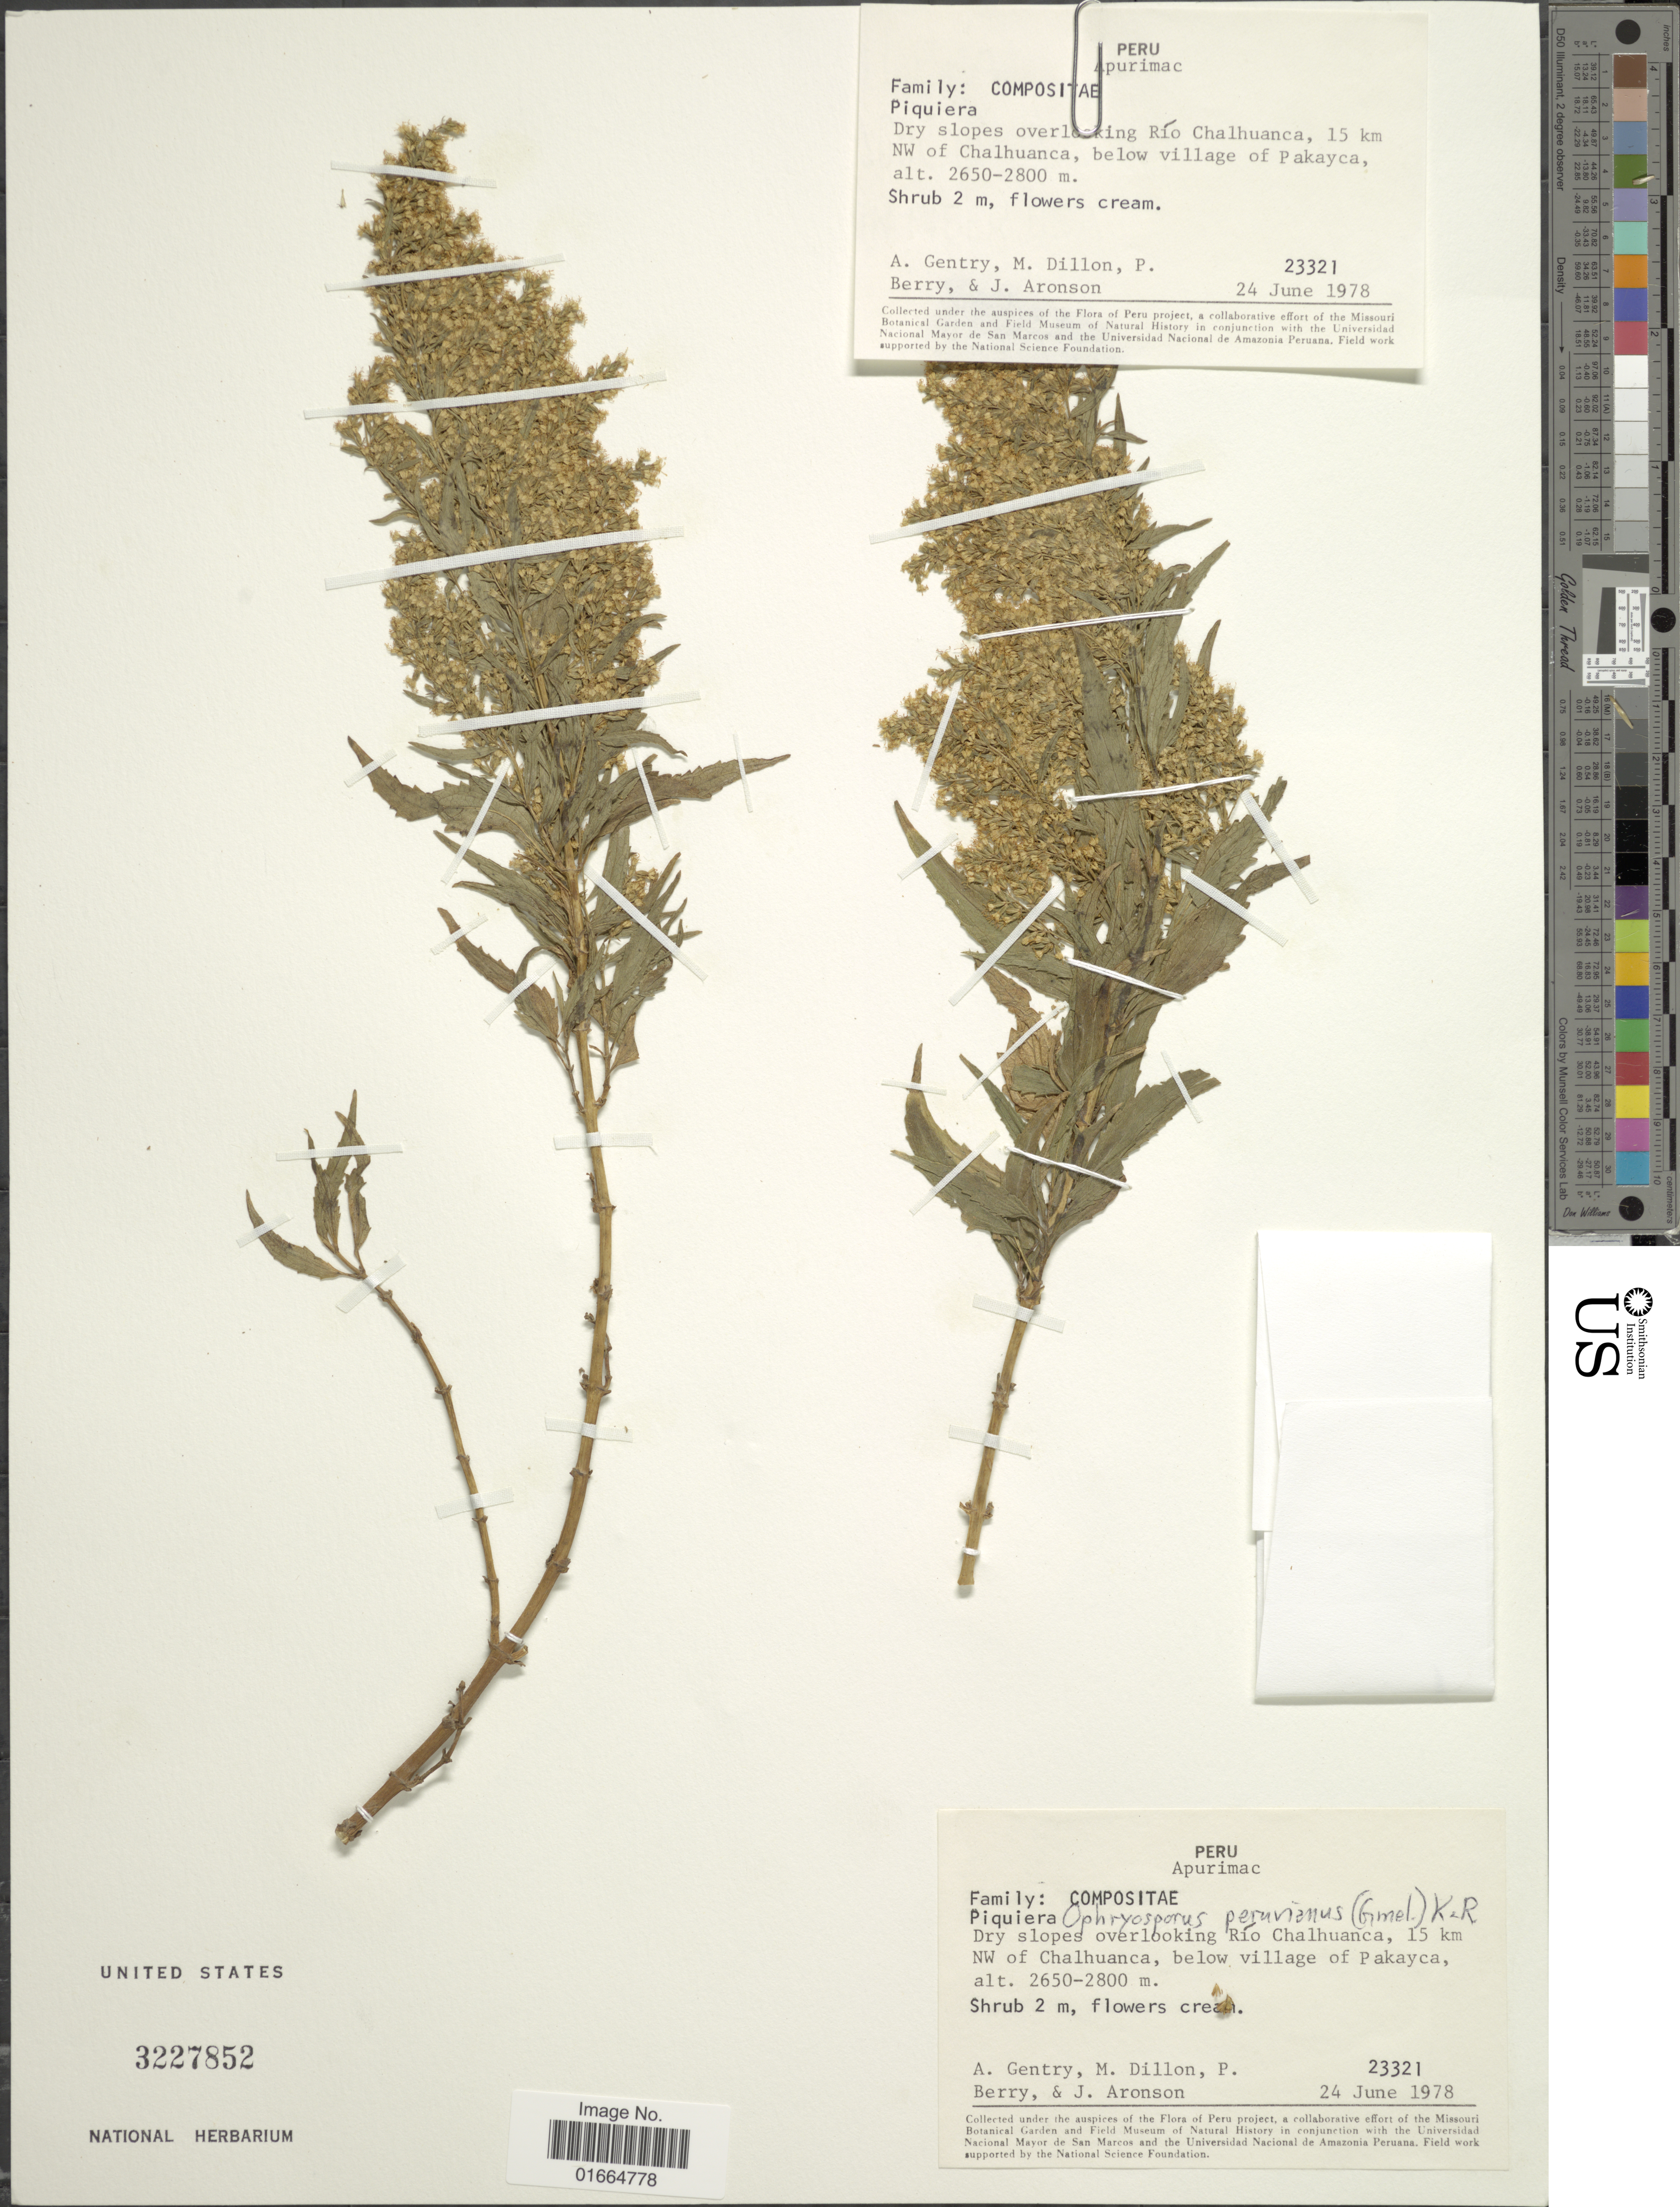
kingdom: Plantae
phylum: Tracheophyta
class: Magnoliopsida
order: Asterales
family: Asteraceae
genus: Ophryosporus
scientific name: Ophryosporus peruvianus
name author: (J.F. Gmel.) R.M. King & H. Rob.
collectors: A. H. Gentry, M. O. Dillon, P. Berry & J. Aronson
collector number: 23321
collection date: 1978-06-24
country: Peru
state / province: Apurímac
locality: Dry slopes overlooking Río Chalhuanca, 15 km NW of Chalhuanca, below village of Pakayca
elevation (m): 2650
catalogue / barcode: US 3227852